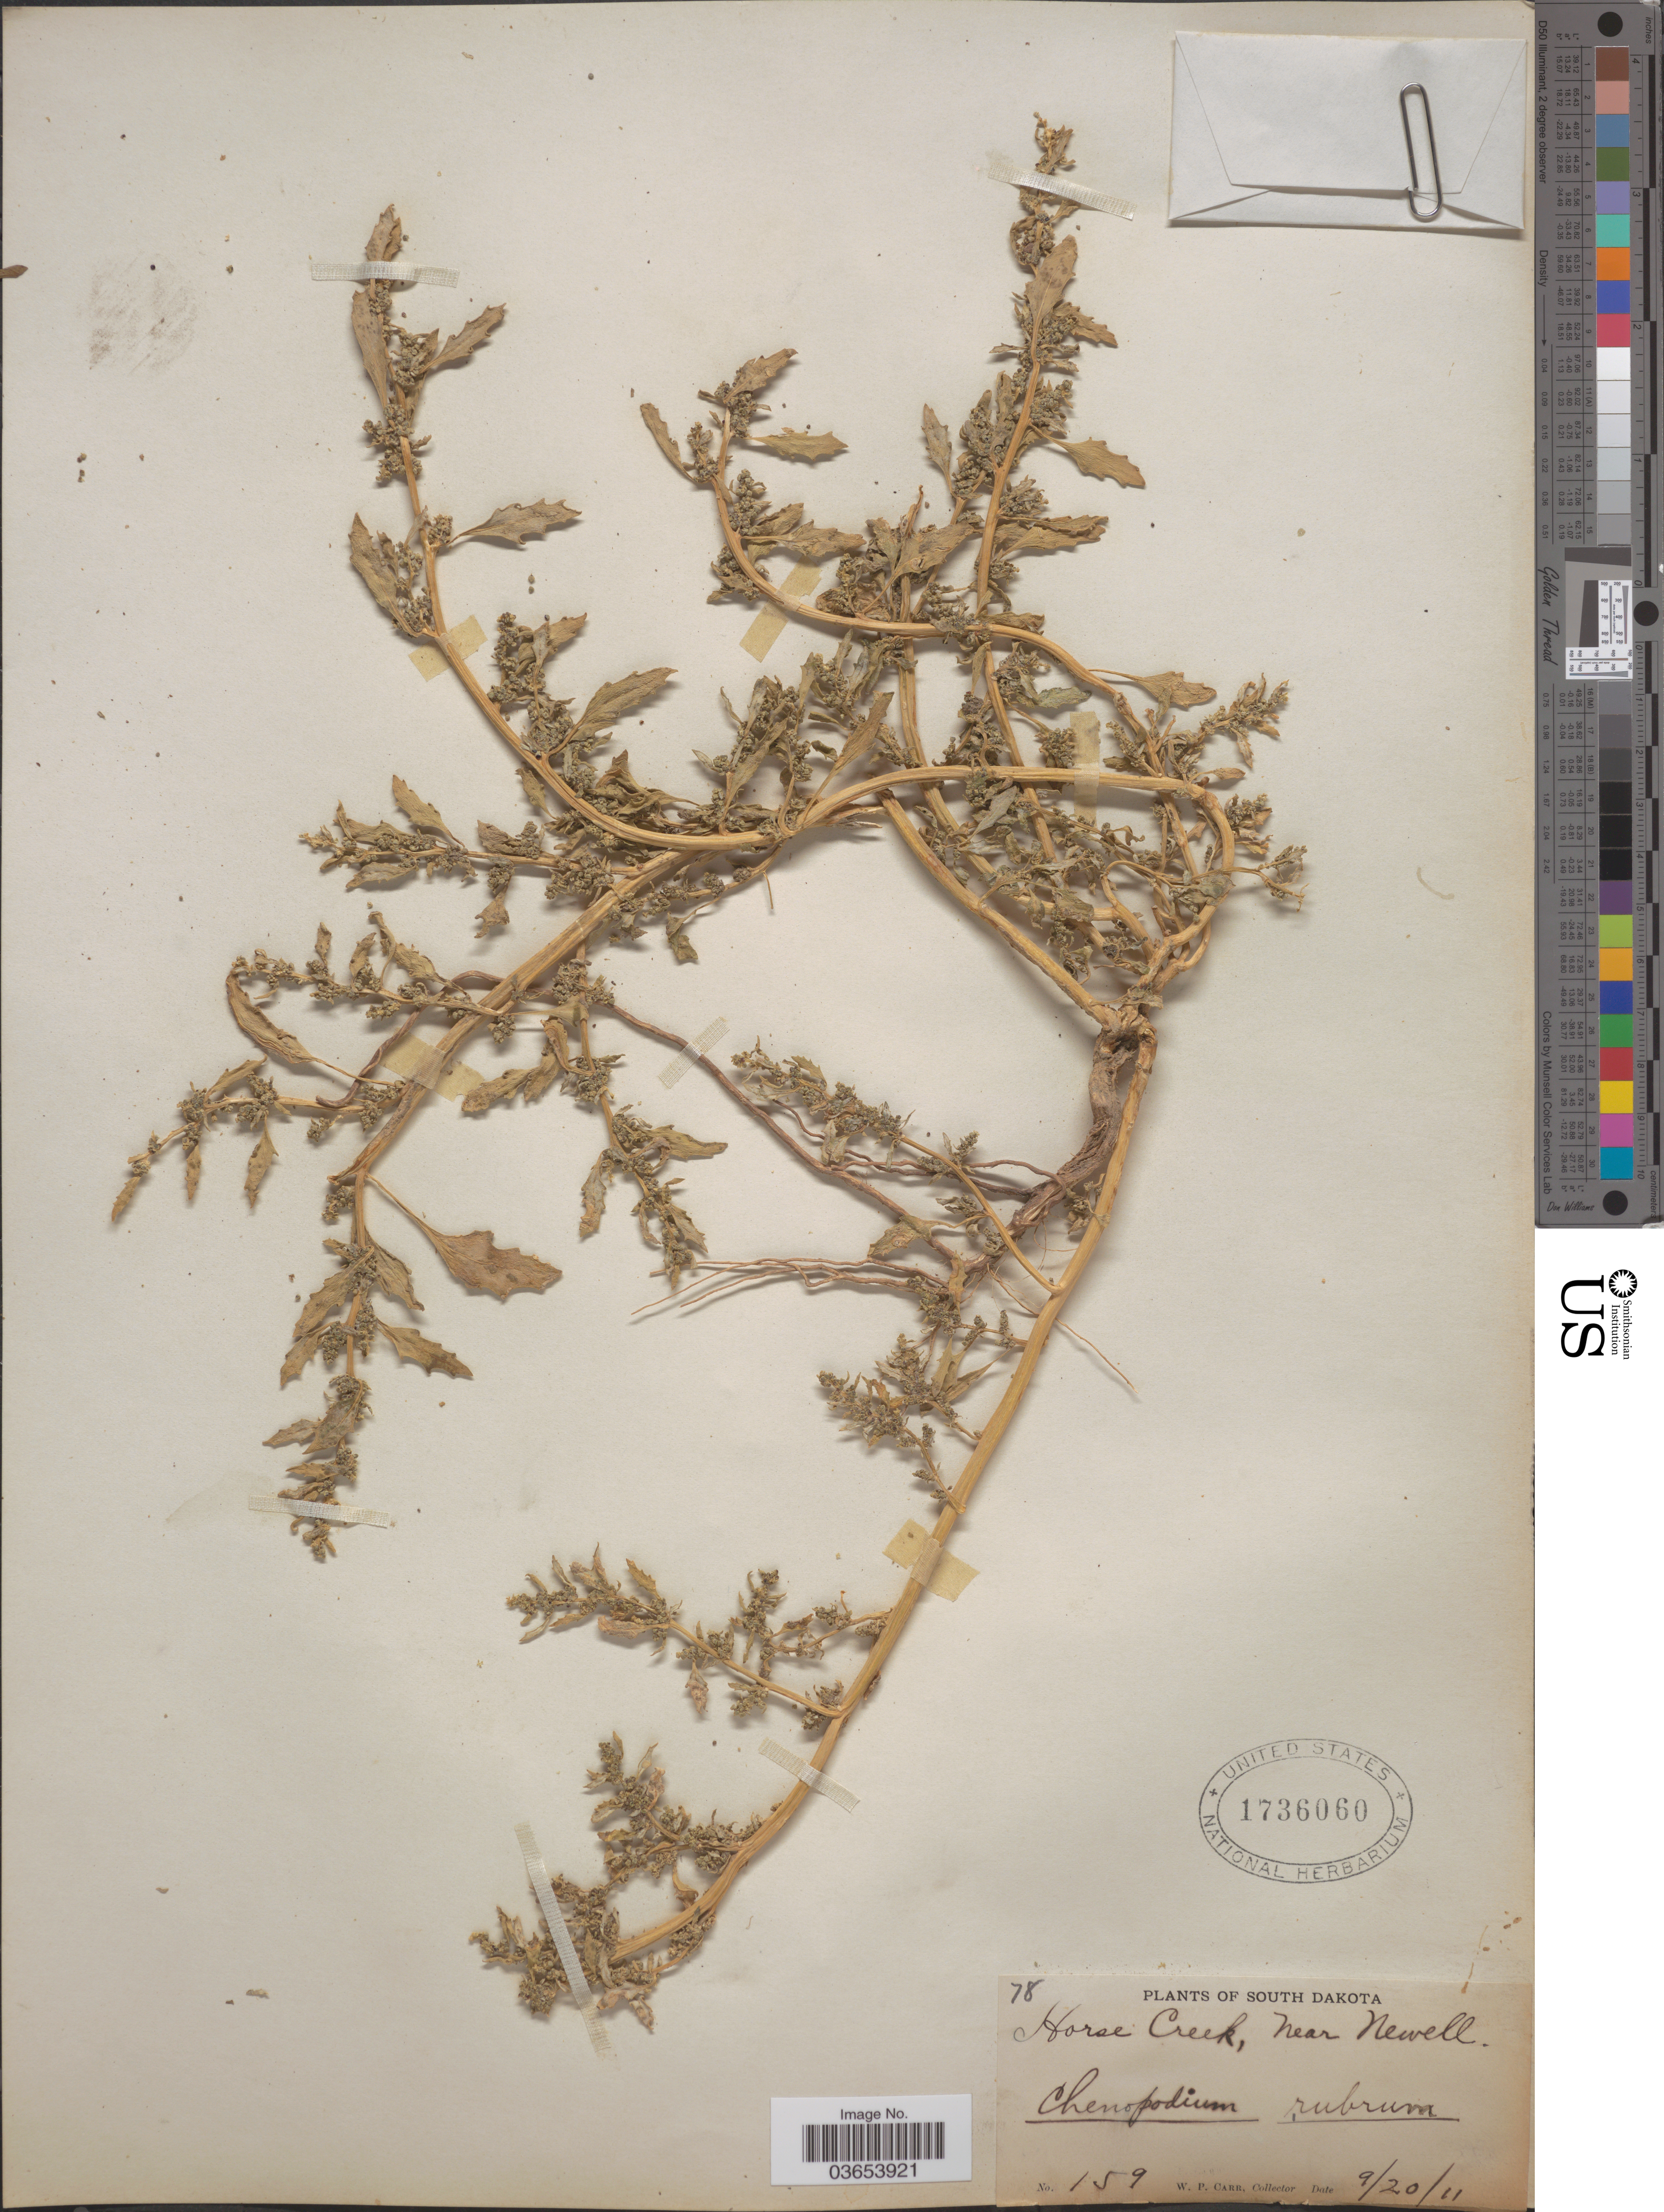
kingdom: Plantae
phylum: Tracheophyta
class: Magnoliopsida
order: Caryophyllales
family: Amaranthaceae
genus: Chenopodium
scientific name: Chenopodium rubrum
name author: L.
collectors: W. Carr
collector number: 159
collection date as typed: Transcribed d/m/y: 20/9/11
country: United States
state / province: South Dakota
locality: Horse Creek, near Newell.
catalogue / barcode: US 1736060